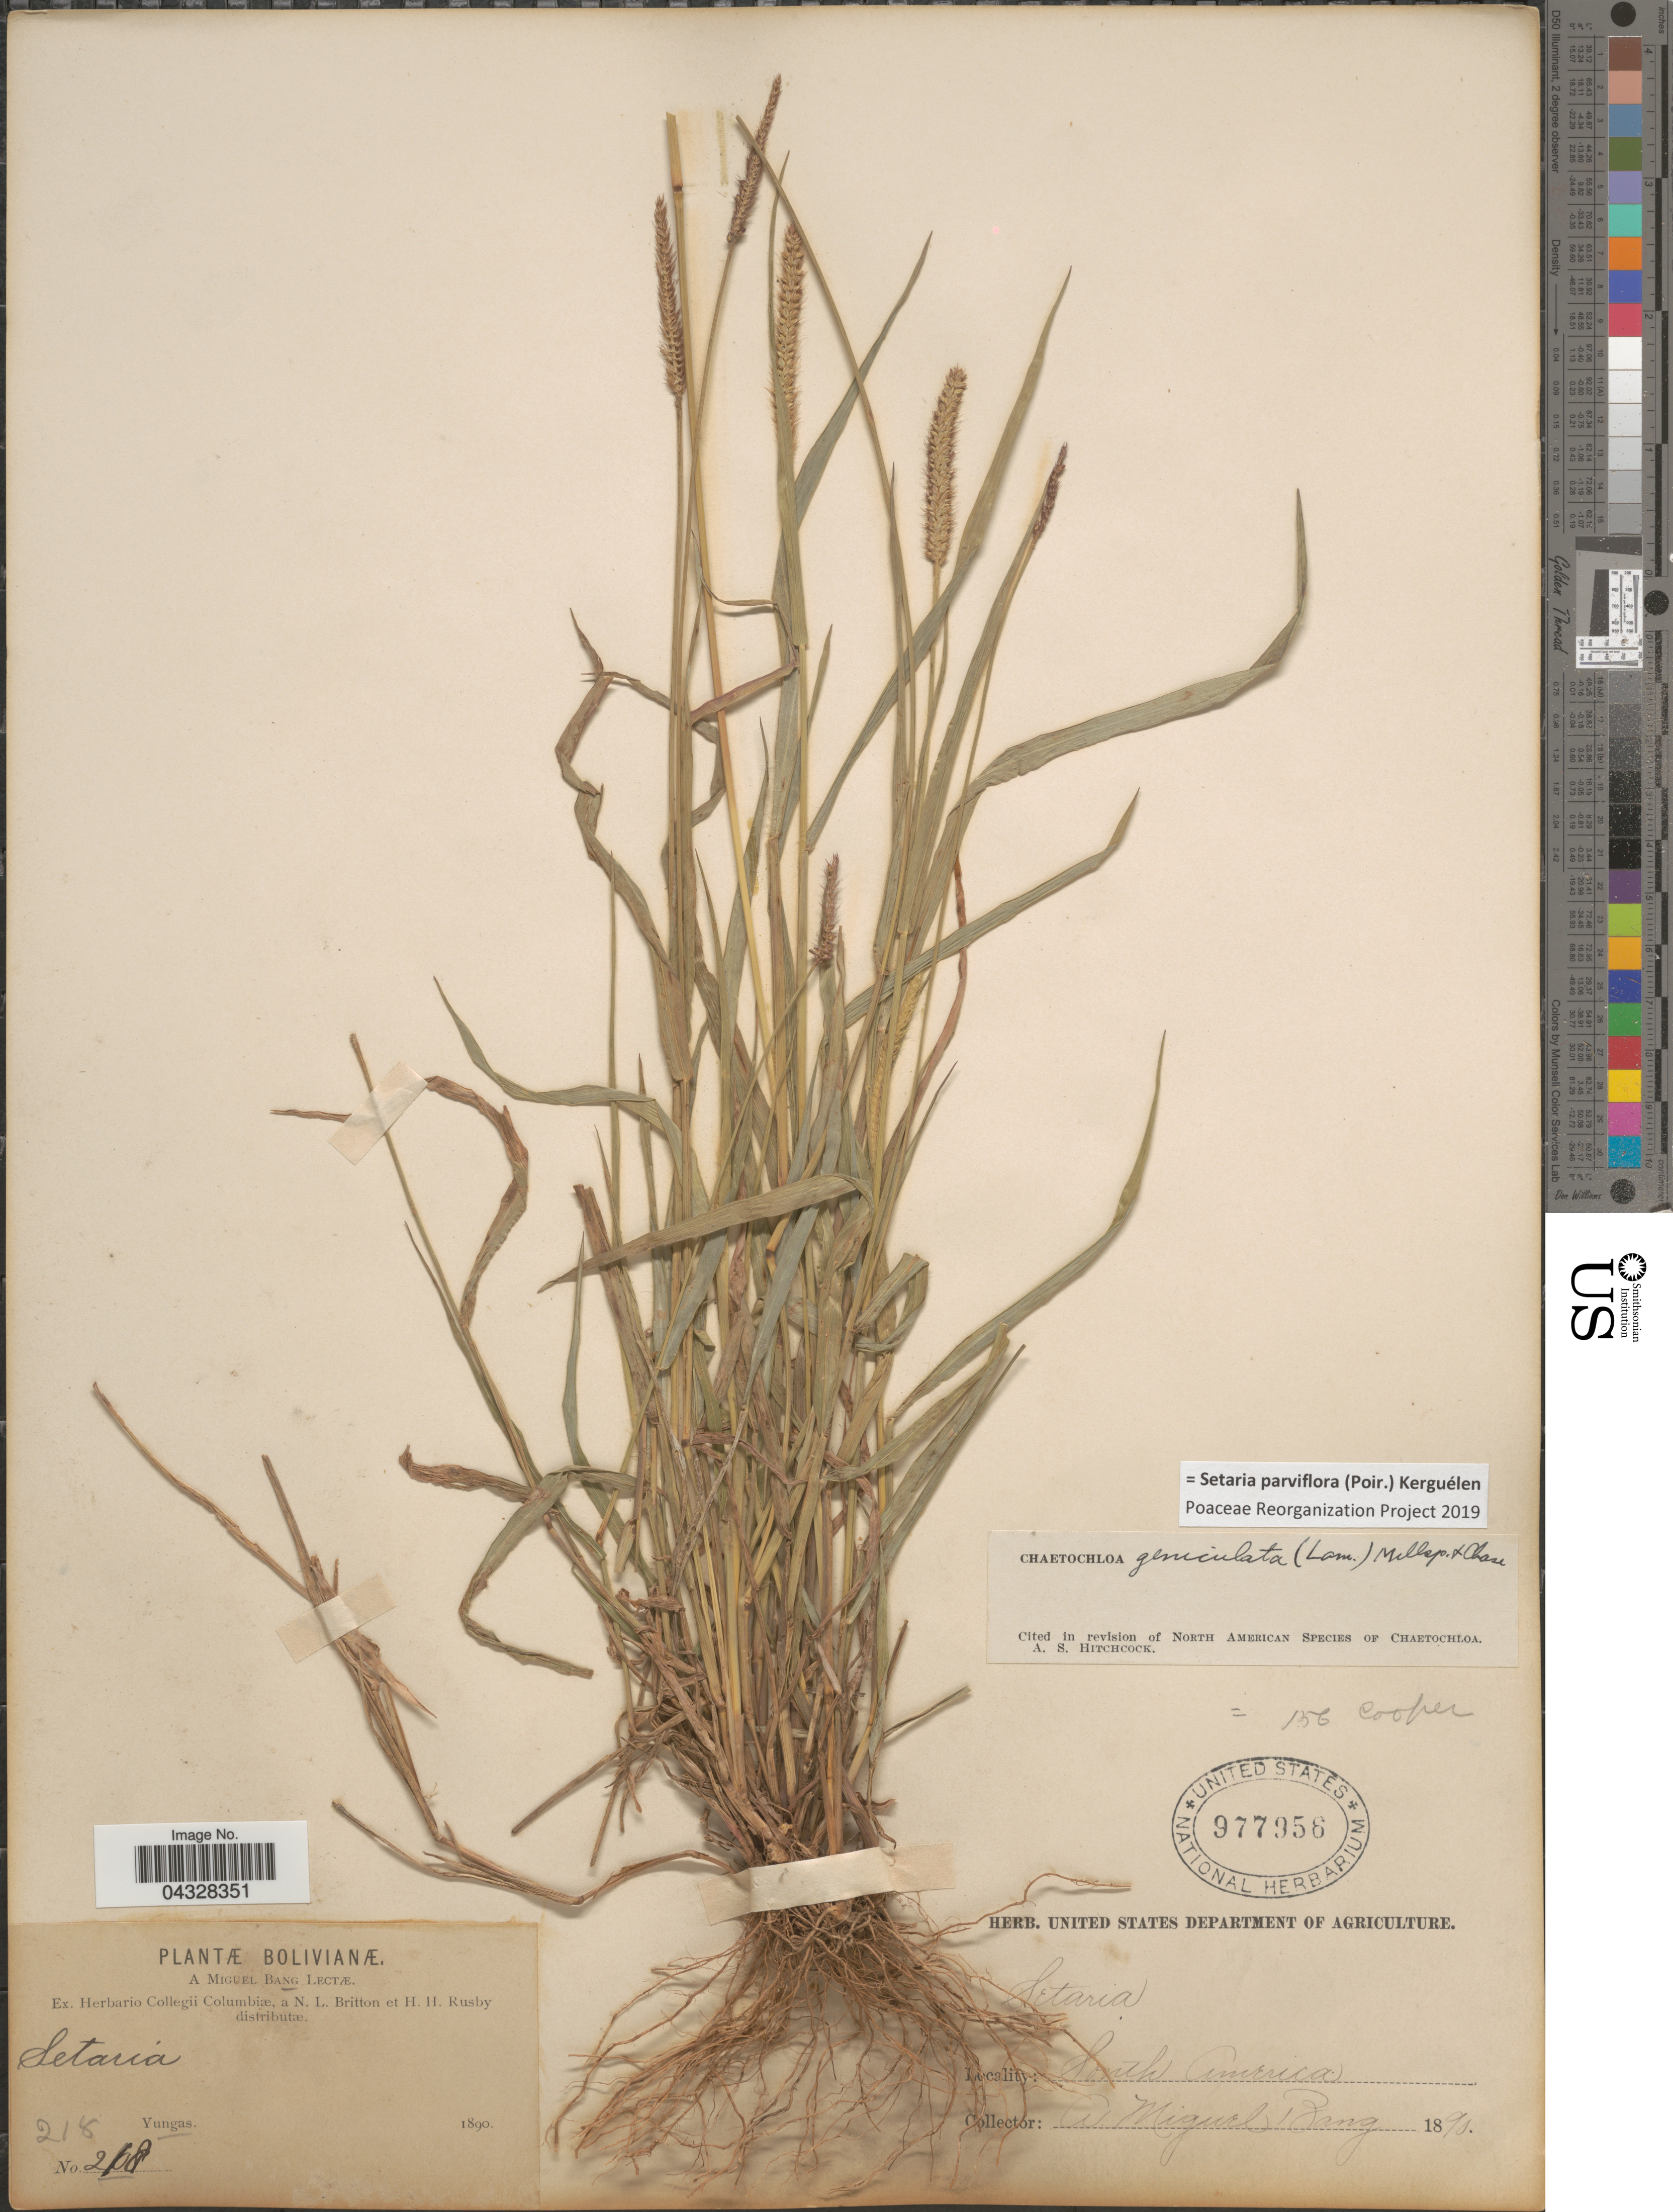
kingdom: Plantae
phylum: Tracheophyta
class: Liliopsida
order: Poales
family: Poaceae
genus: Setaria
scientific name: Setaria parviflora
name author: (Poir.) Kerguélen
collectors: M. Bang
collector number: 218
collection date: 1890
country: Bolivia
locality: Yungas.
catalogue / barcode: US 977956